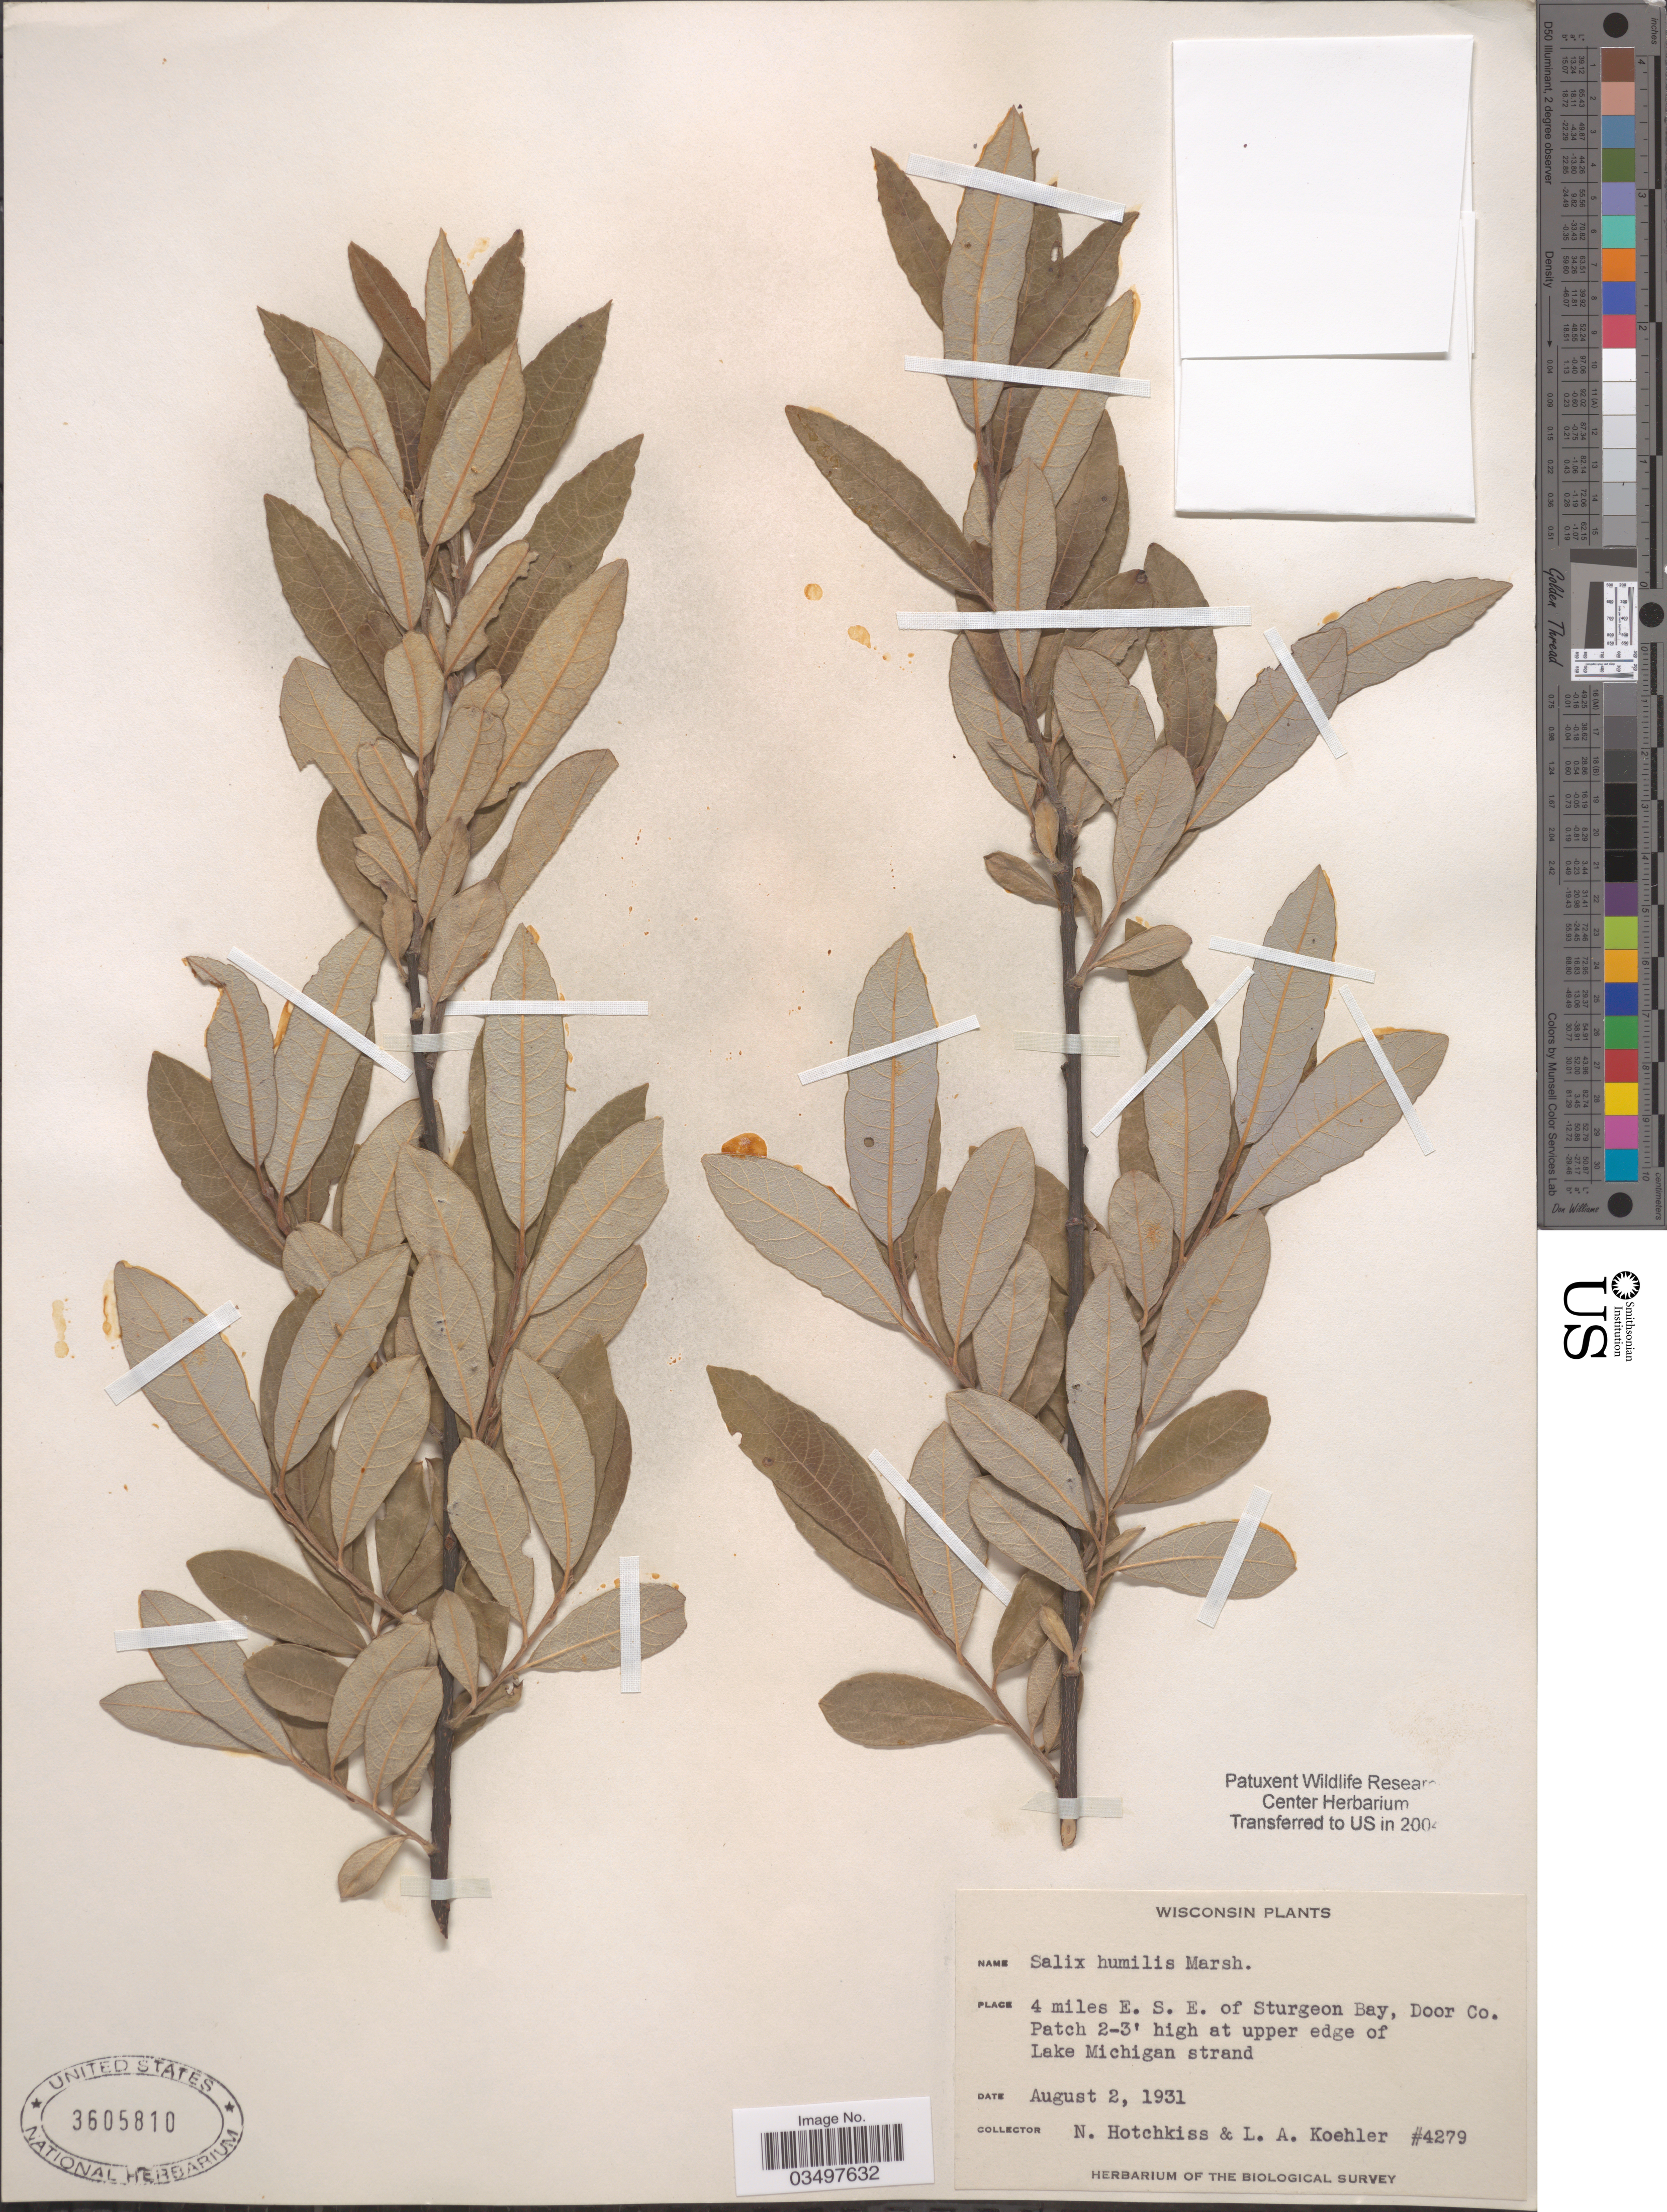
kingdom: Plantae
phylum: Tracheophyta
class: Magnoliopsida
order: Malpighiales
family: Salicaceae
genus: Salix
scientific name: Salix humilis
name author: Marshall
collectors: N. Hotchkiss & L. Koehler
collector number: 4279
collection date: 1931-08-02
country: United States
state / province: Wisconsin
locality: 4 miles E.S.E. of Sturgeon Bay, Door Co. At upper edge of Lake Michigan strand.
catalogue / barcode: US 3605810